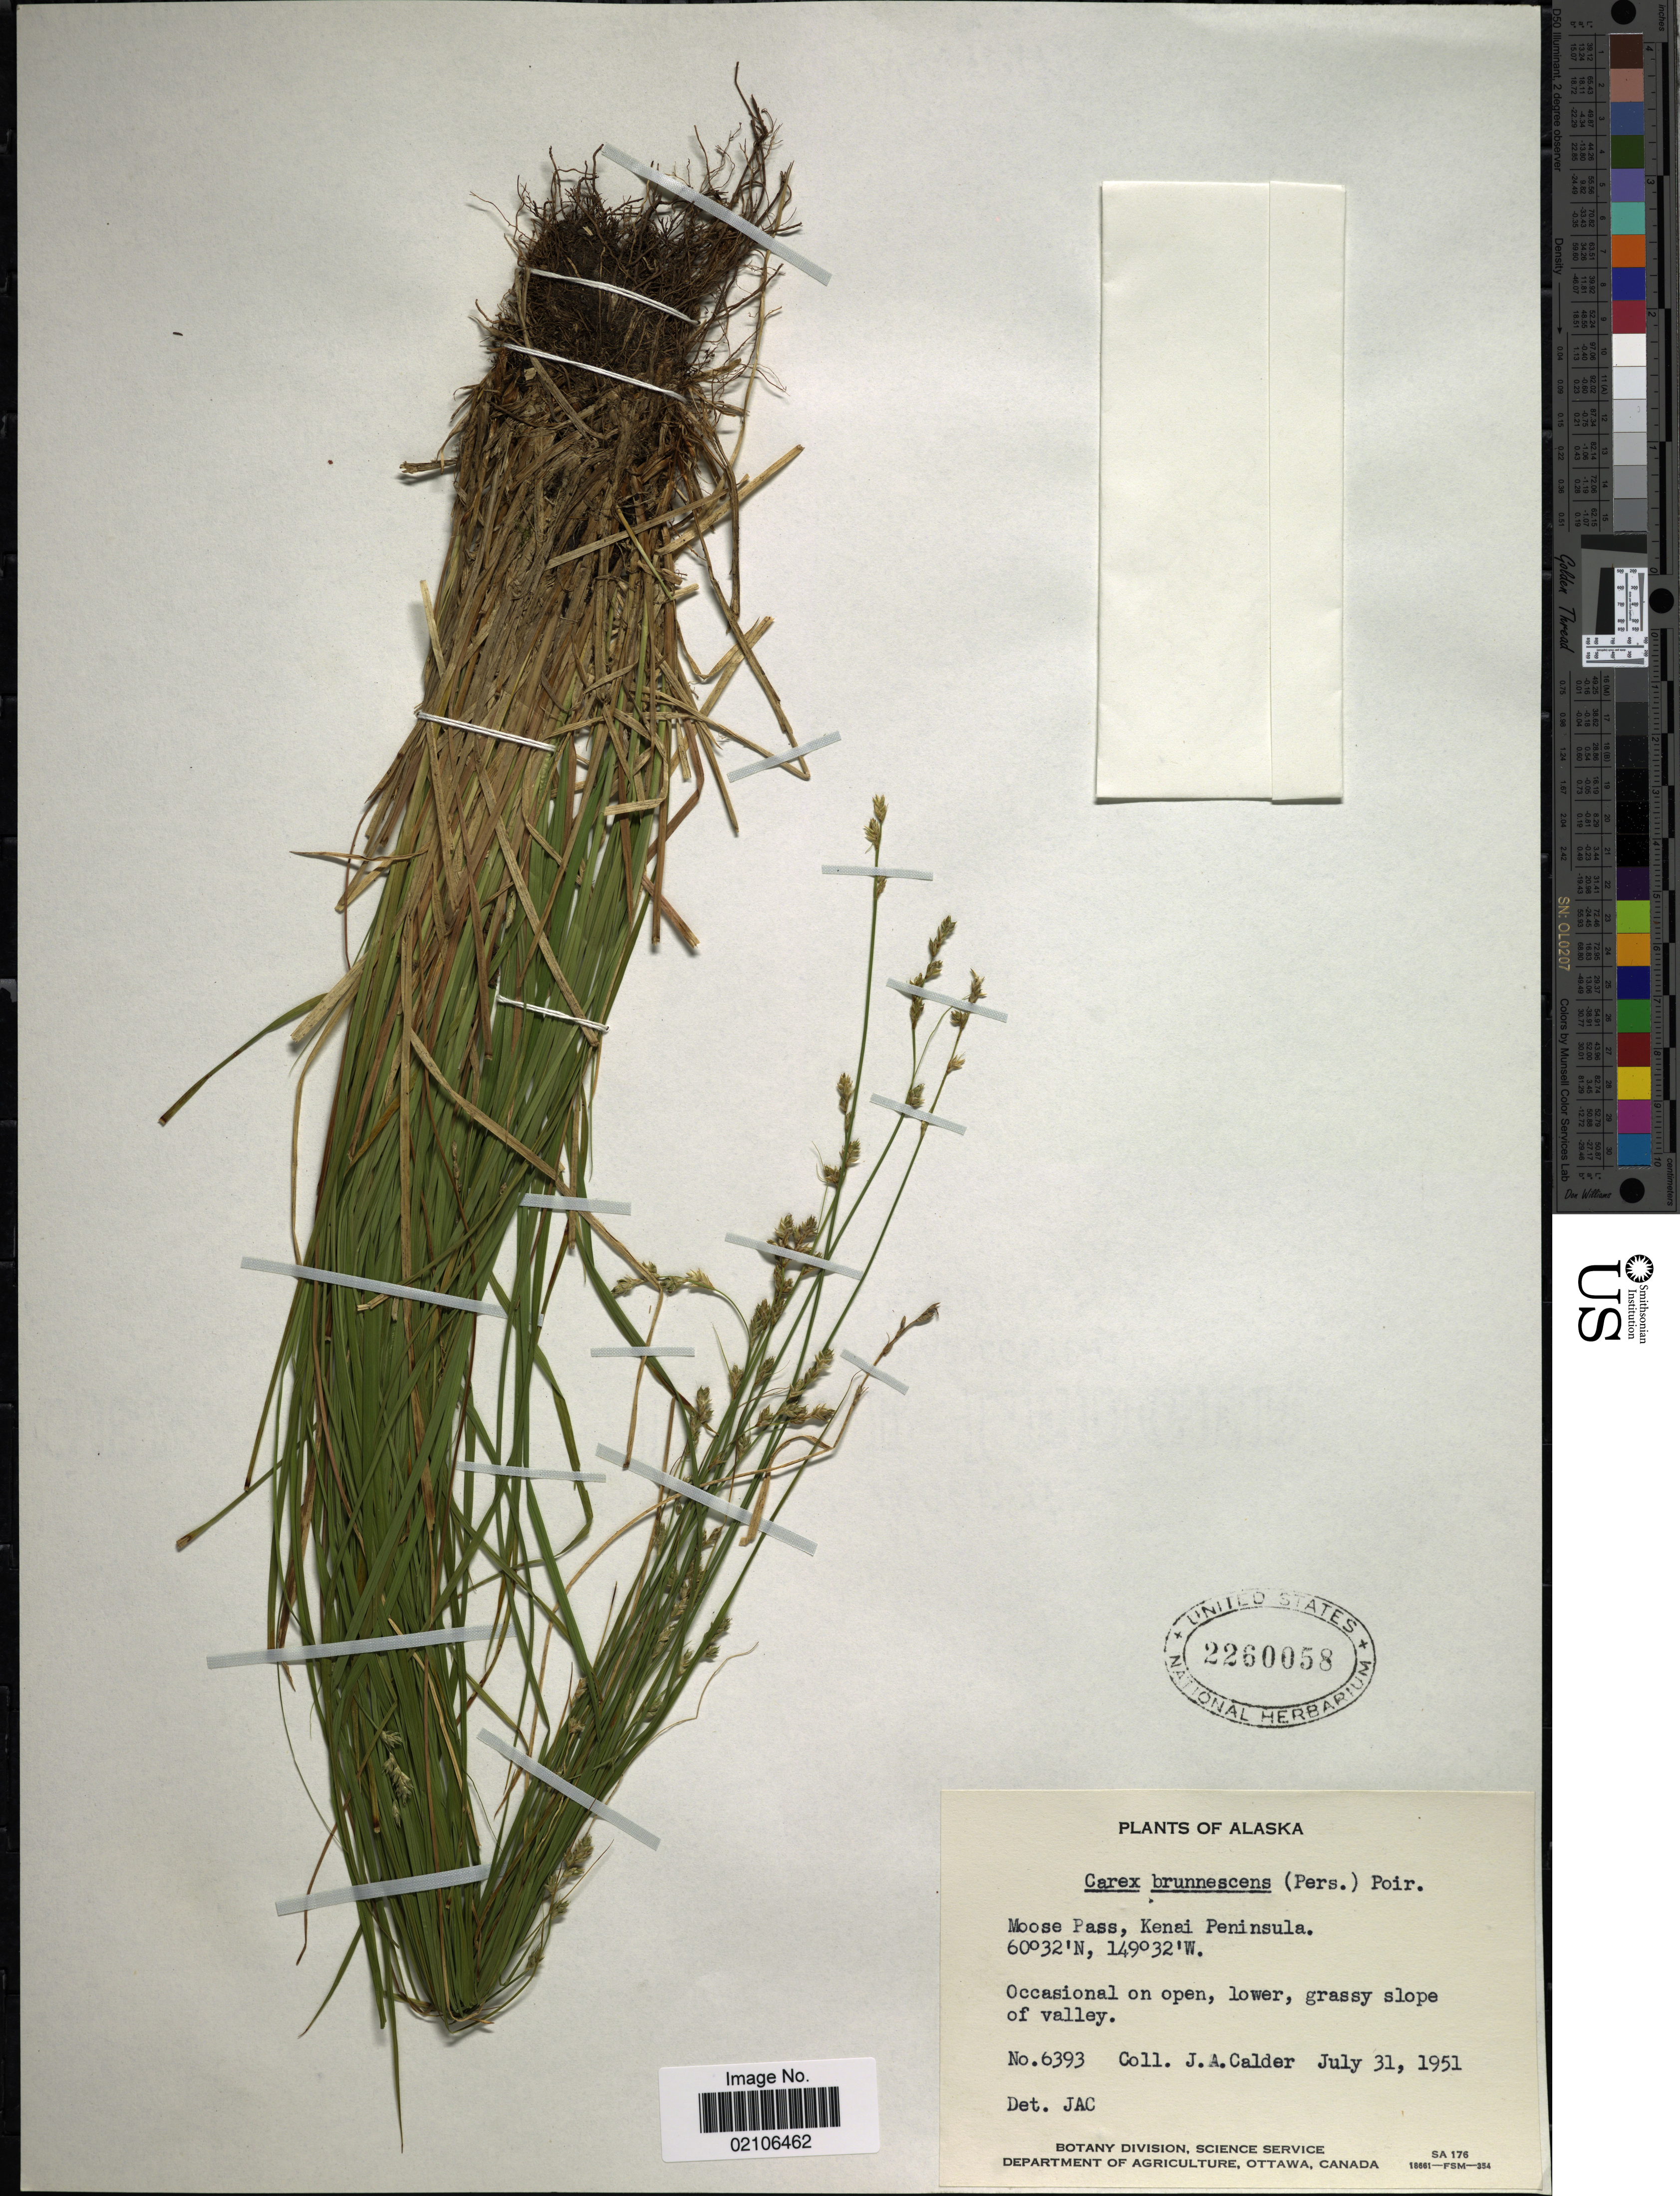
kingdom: Plantae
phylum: Tracheophyta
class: Liliopsida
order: Poales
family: Cyperaceae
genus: Carex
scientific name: Carex brunnescens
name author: (Pers.) Poir.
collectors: J. A. Calder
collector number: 6393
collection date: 1951-07-31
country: United States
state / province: Alaska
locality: Moose Pass, Kenai Peninsula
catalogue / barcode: US 2260058